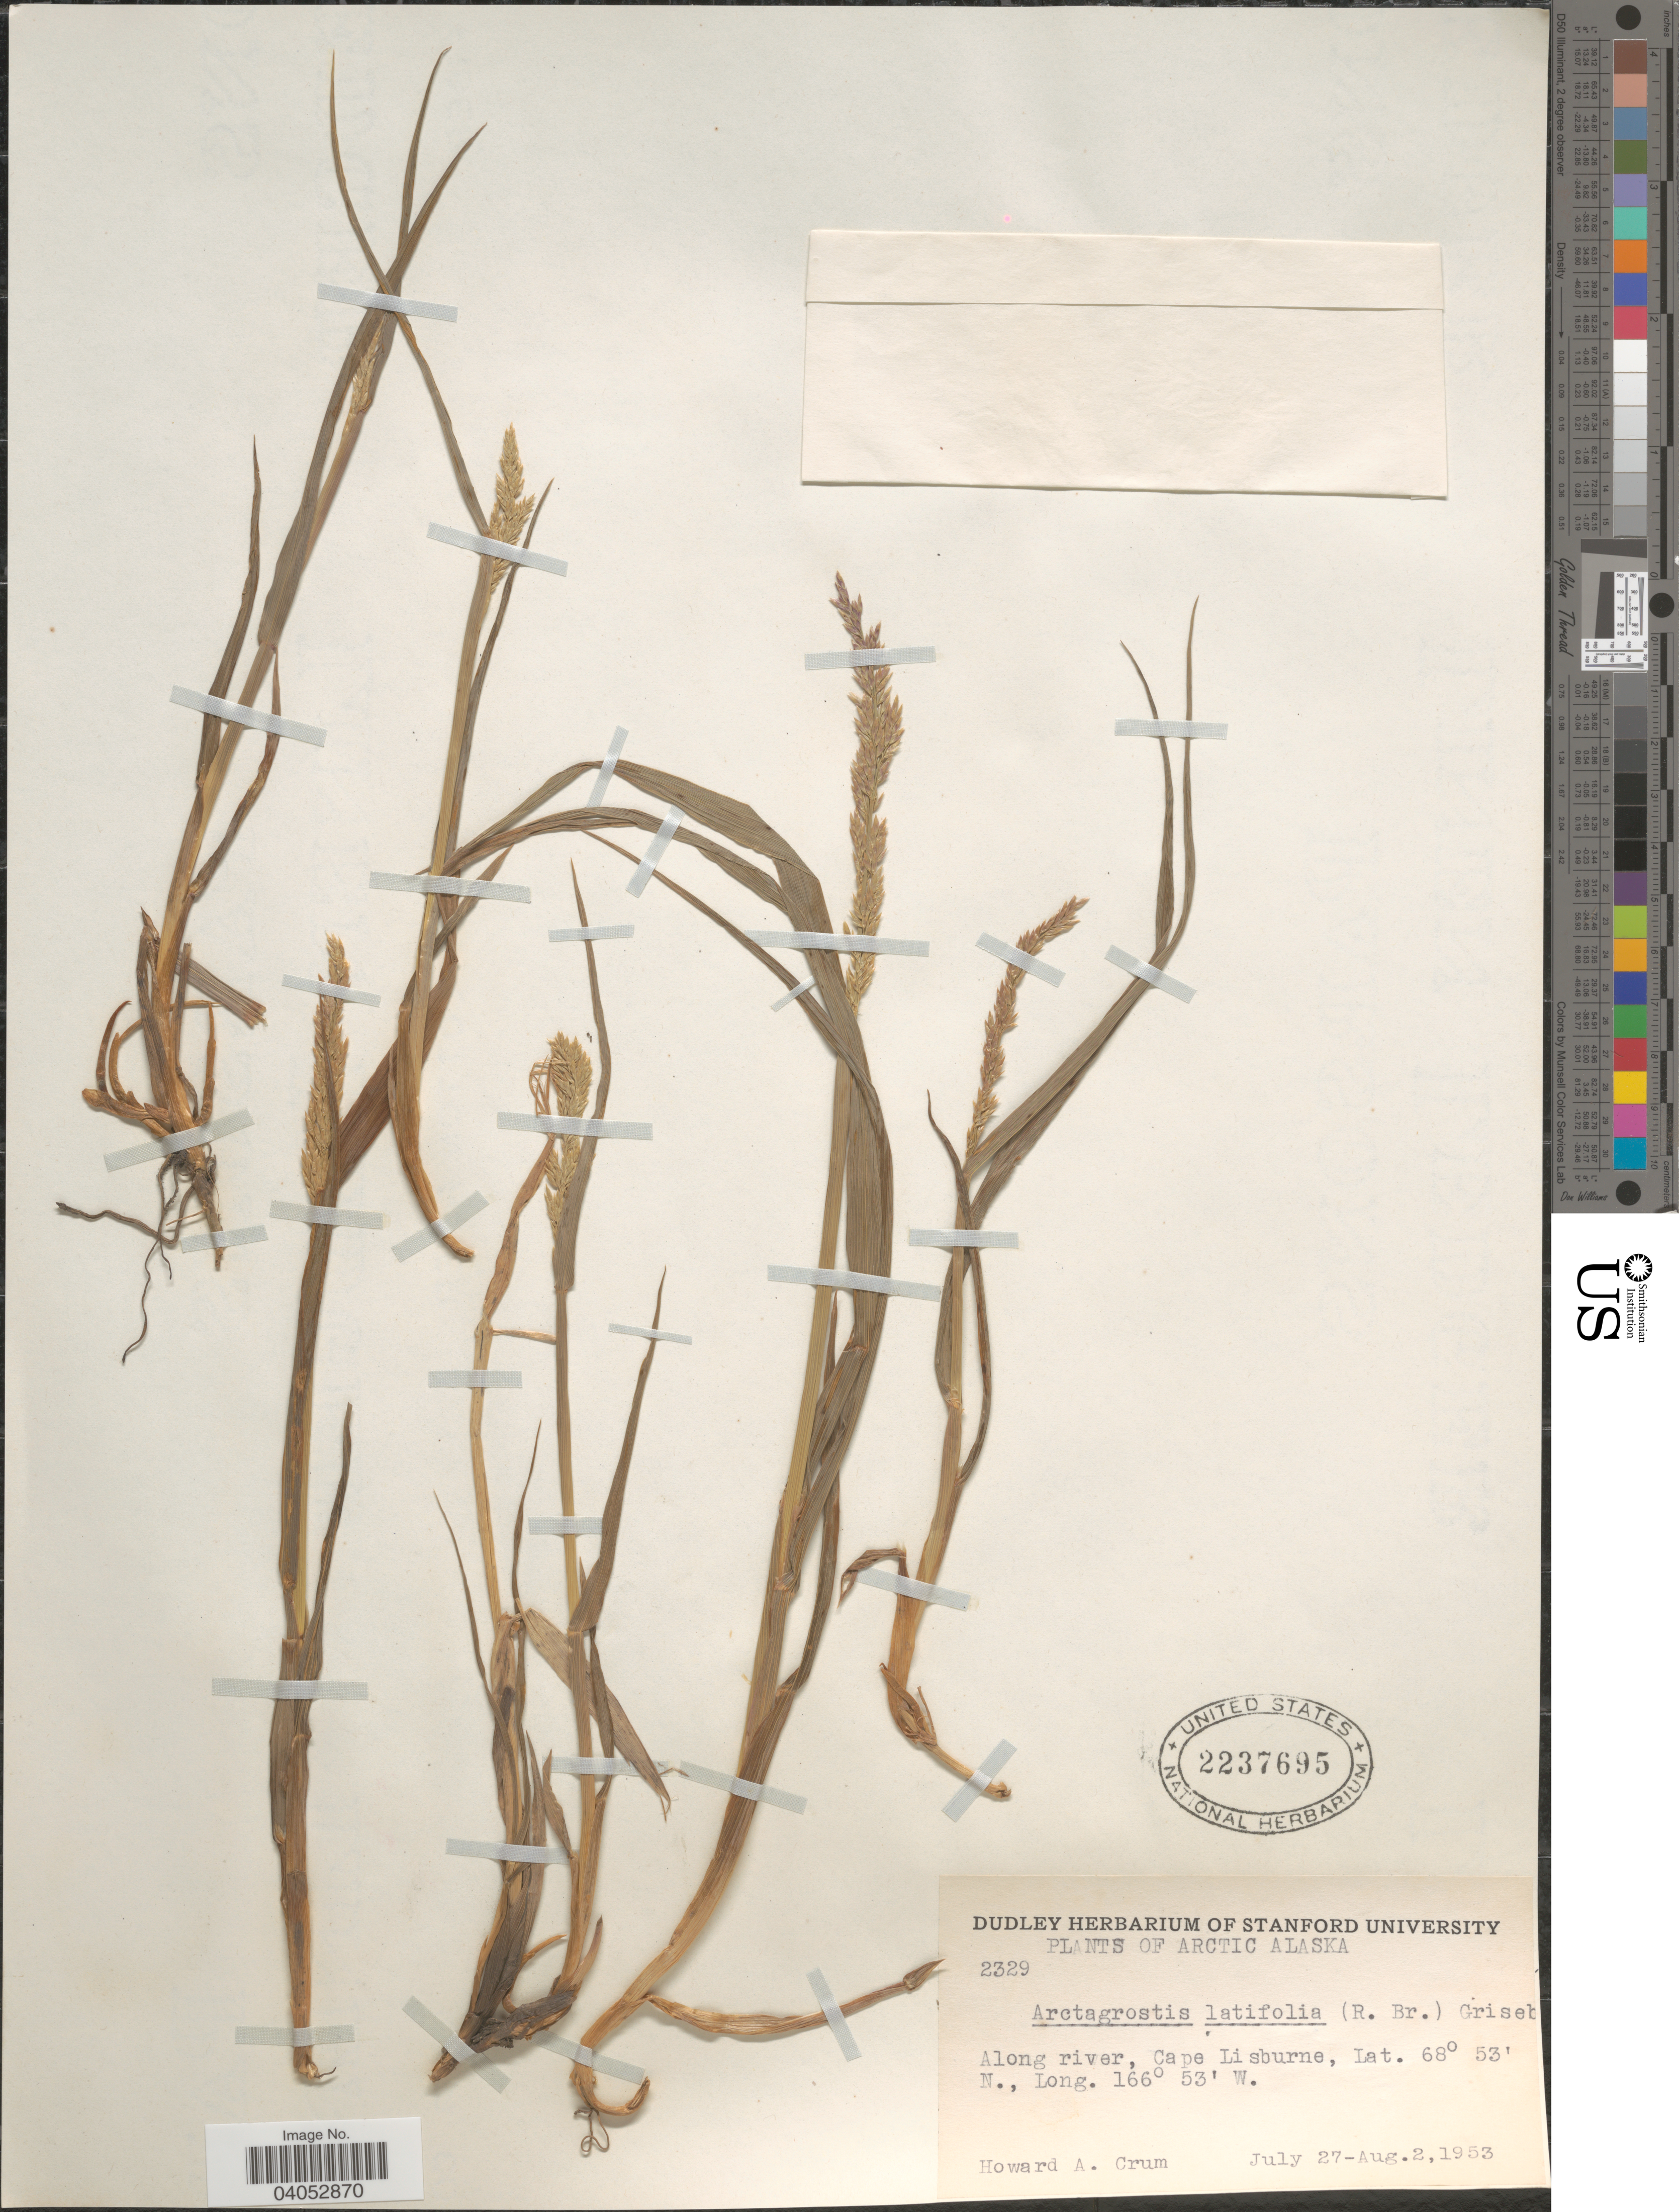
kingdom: Plantae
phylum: Tracheophyta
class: Liliopsida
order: Poales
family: Poaceae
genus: Arctagrostis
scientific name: Arctagrostis latifolia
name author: (R. Br.) Griseb.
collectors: H. A. Crum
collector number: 2329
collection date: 1953-07-27/1953-08-02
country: United States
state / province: Alaska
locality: Arctic Alaska. Along river, Cape Lisburne.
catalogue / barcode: US 2237695